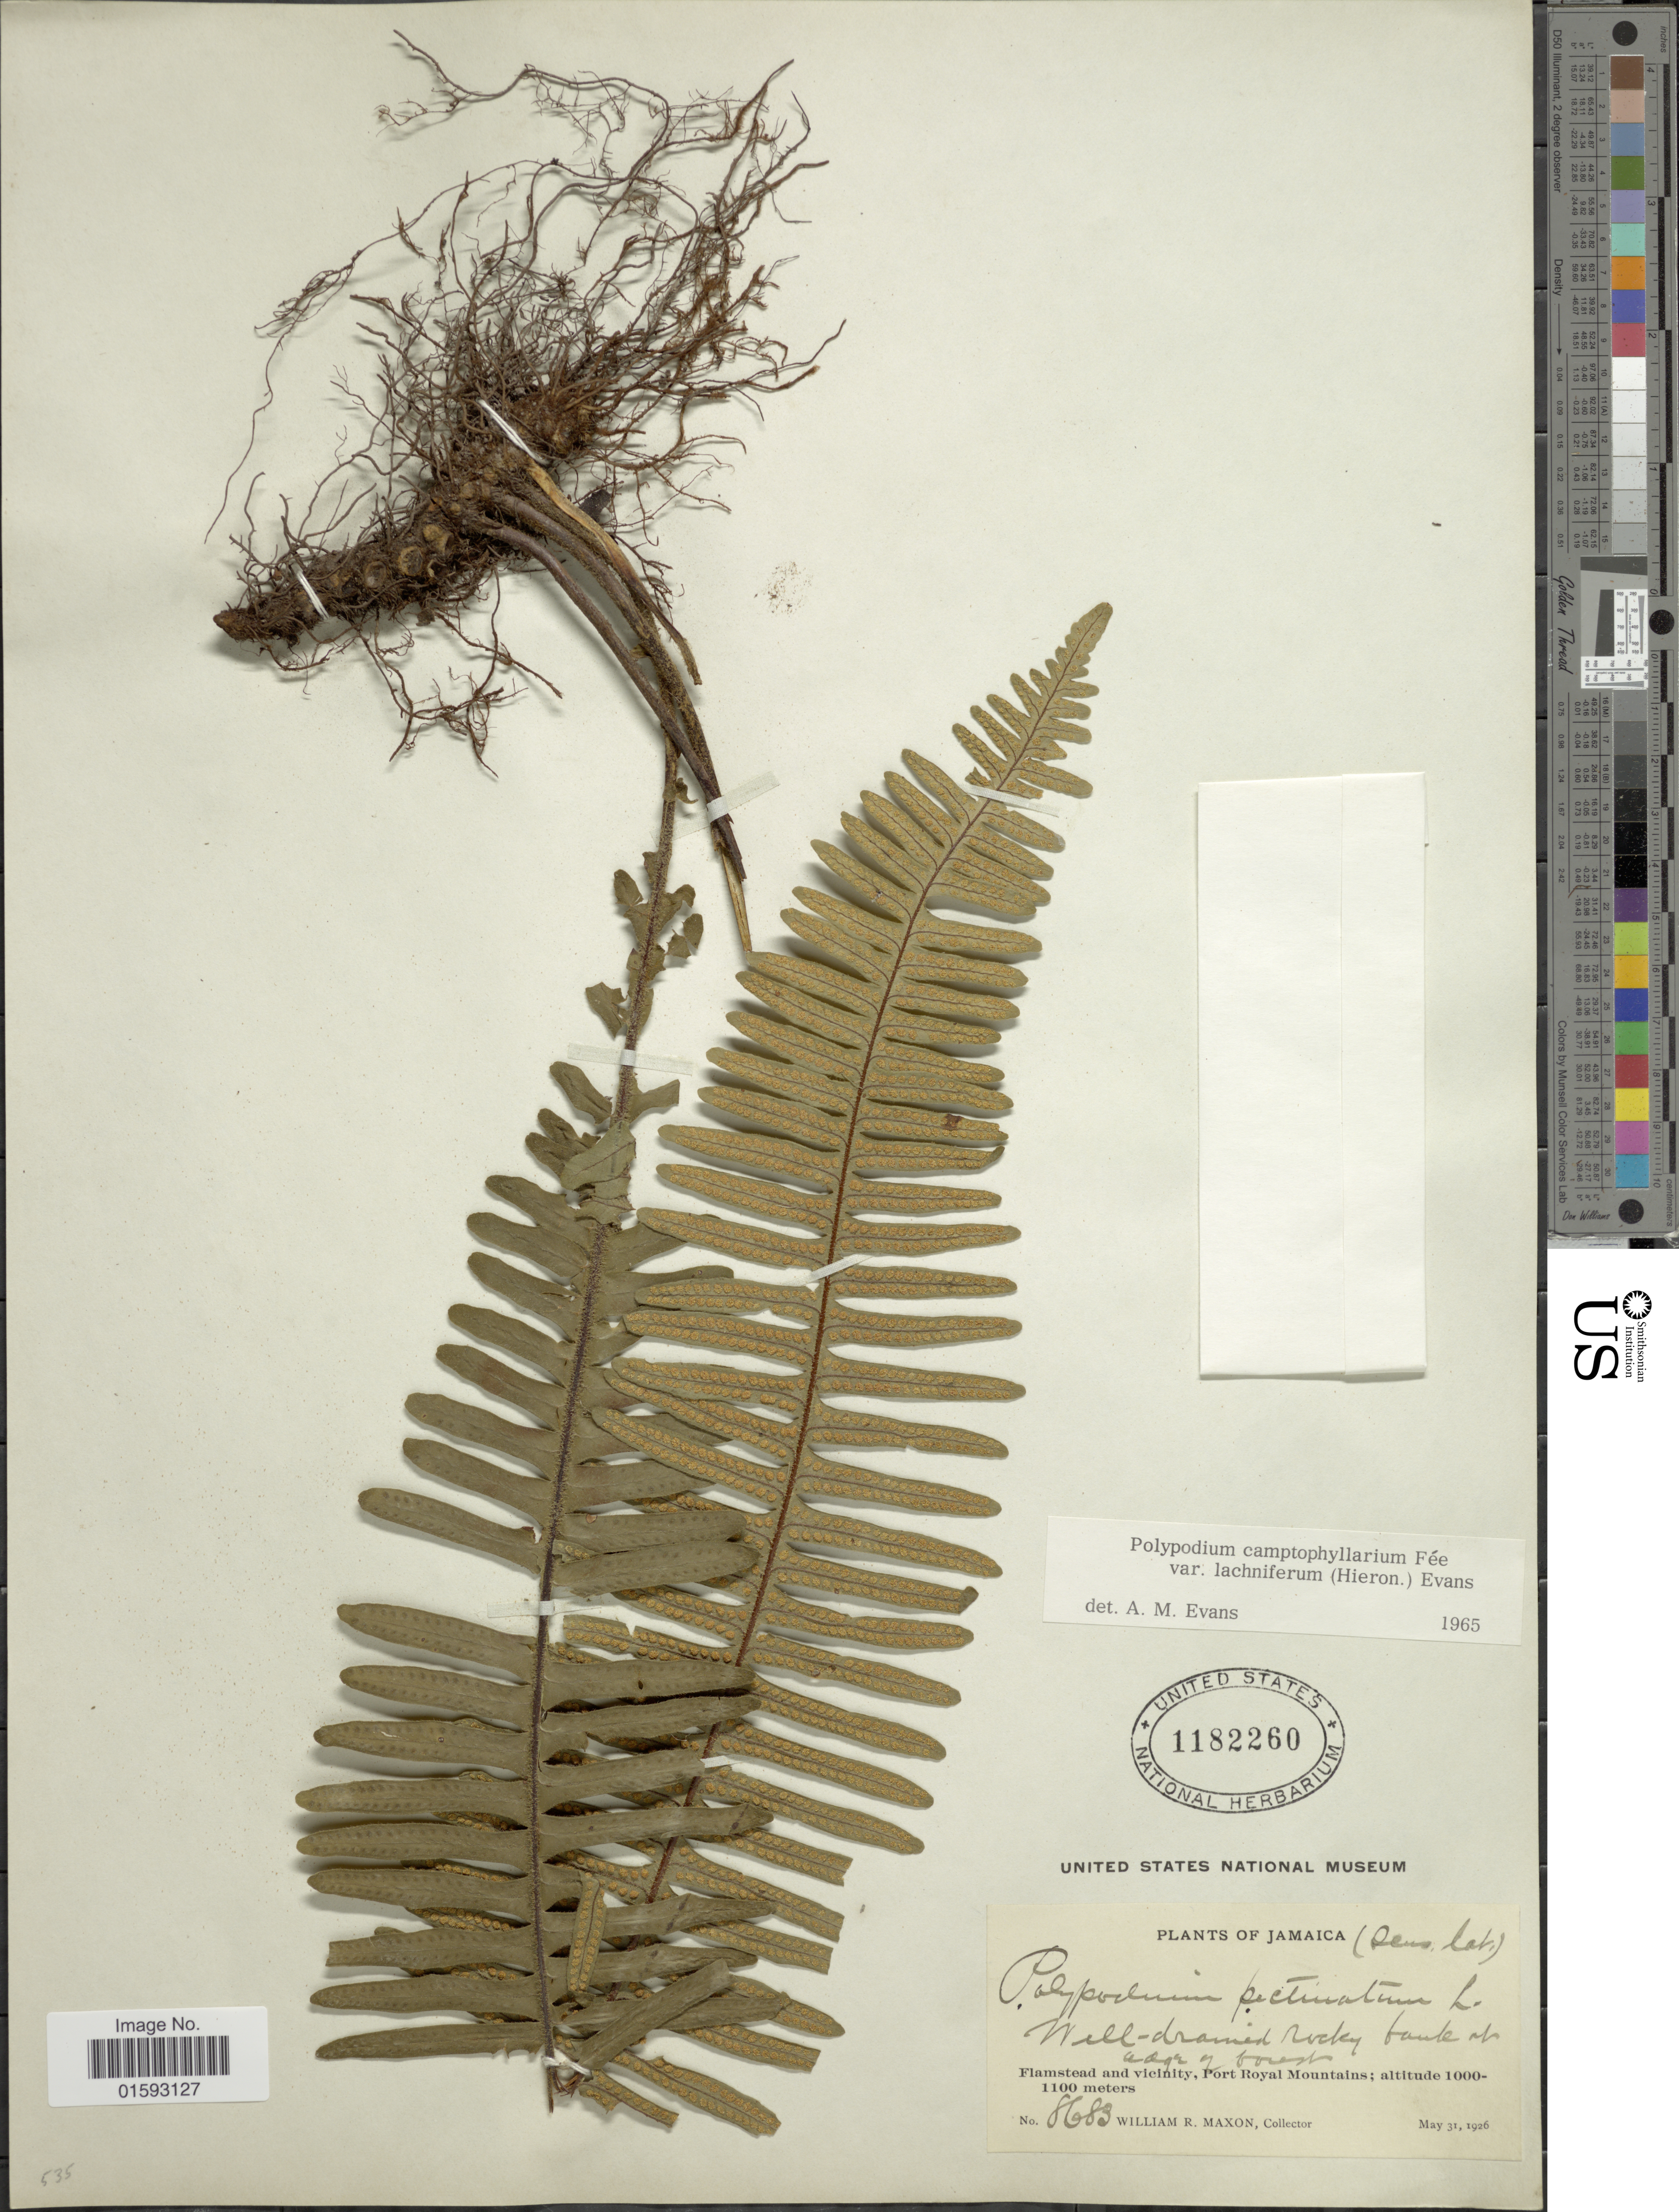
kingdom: Plantae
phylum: Tracheophyta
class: Polypodiopsida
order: Polypodiales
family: Polypodiaceae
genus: Pecluma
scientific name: Pecluma camptophyllaria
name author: (Fée) M.G. Price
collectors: W. R. Maxon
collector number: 8683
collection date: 1926-05-31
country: Jamaica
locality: Flamstead and vicinity, Port Royal Mountains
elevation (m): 1000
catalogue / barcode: US 1182260